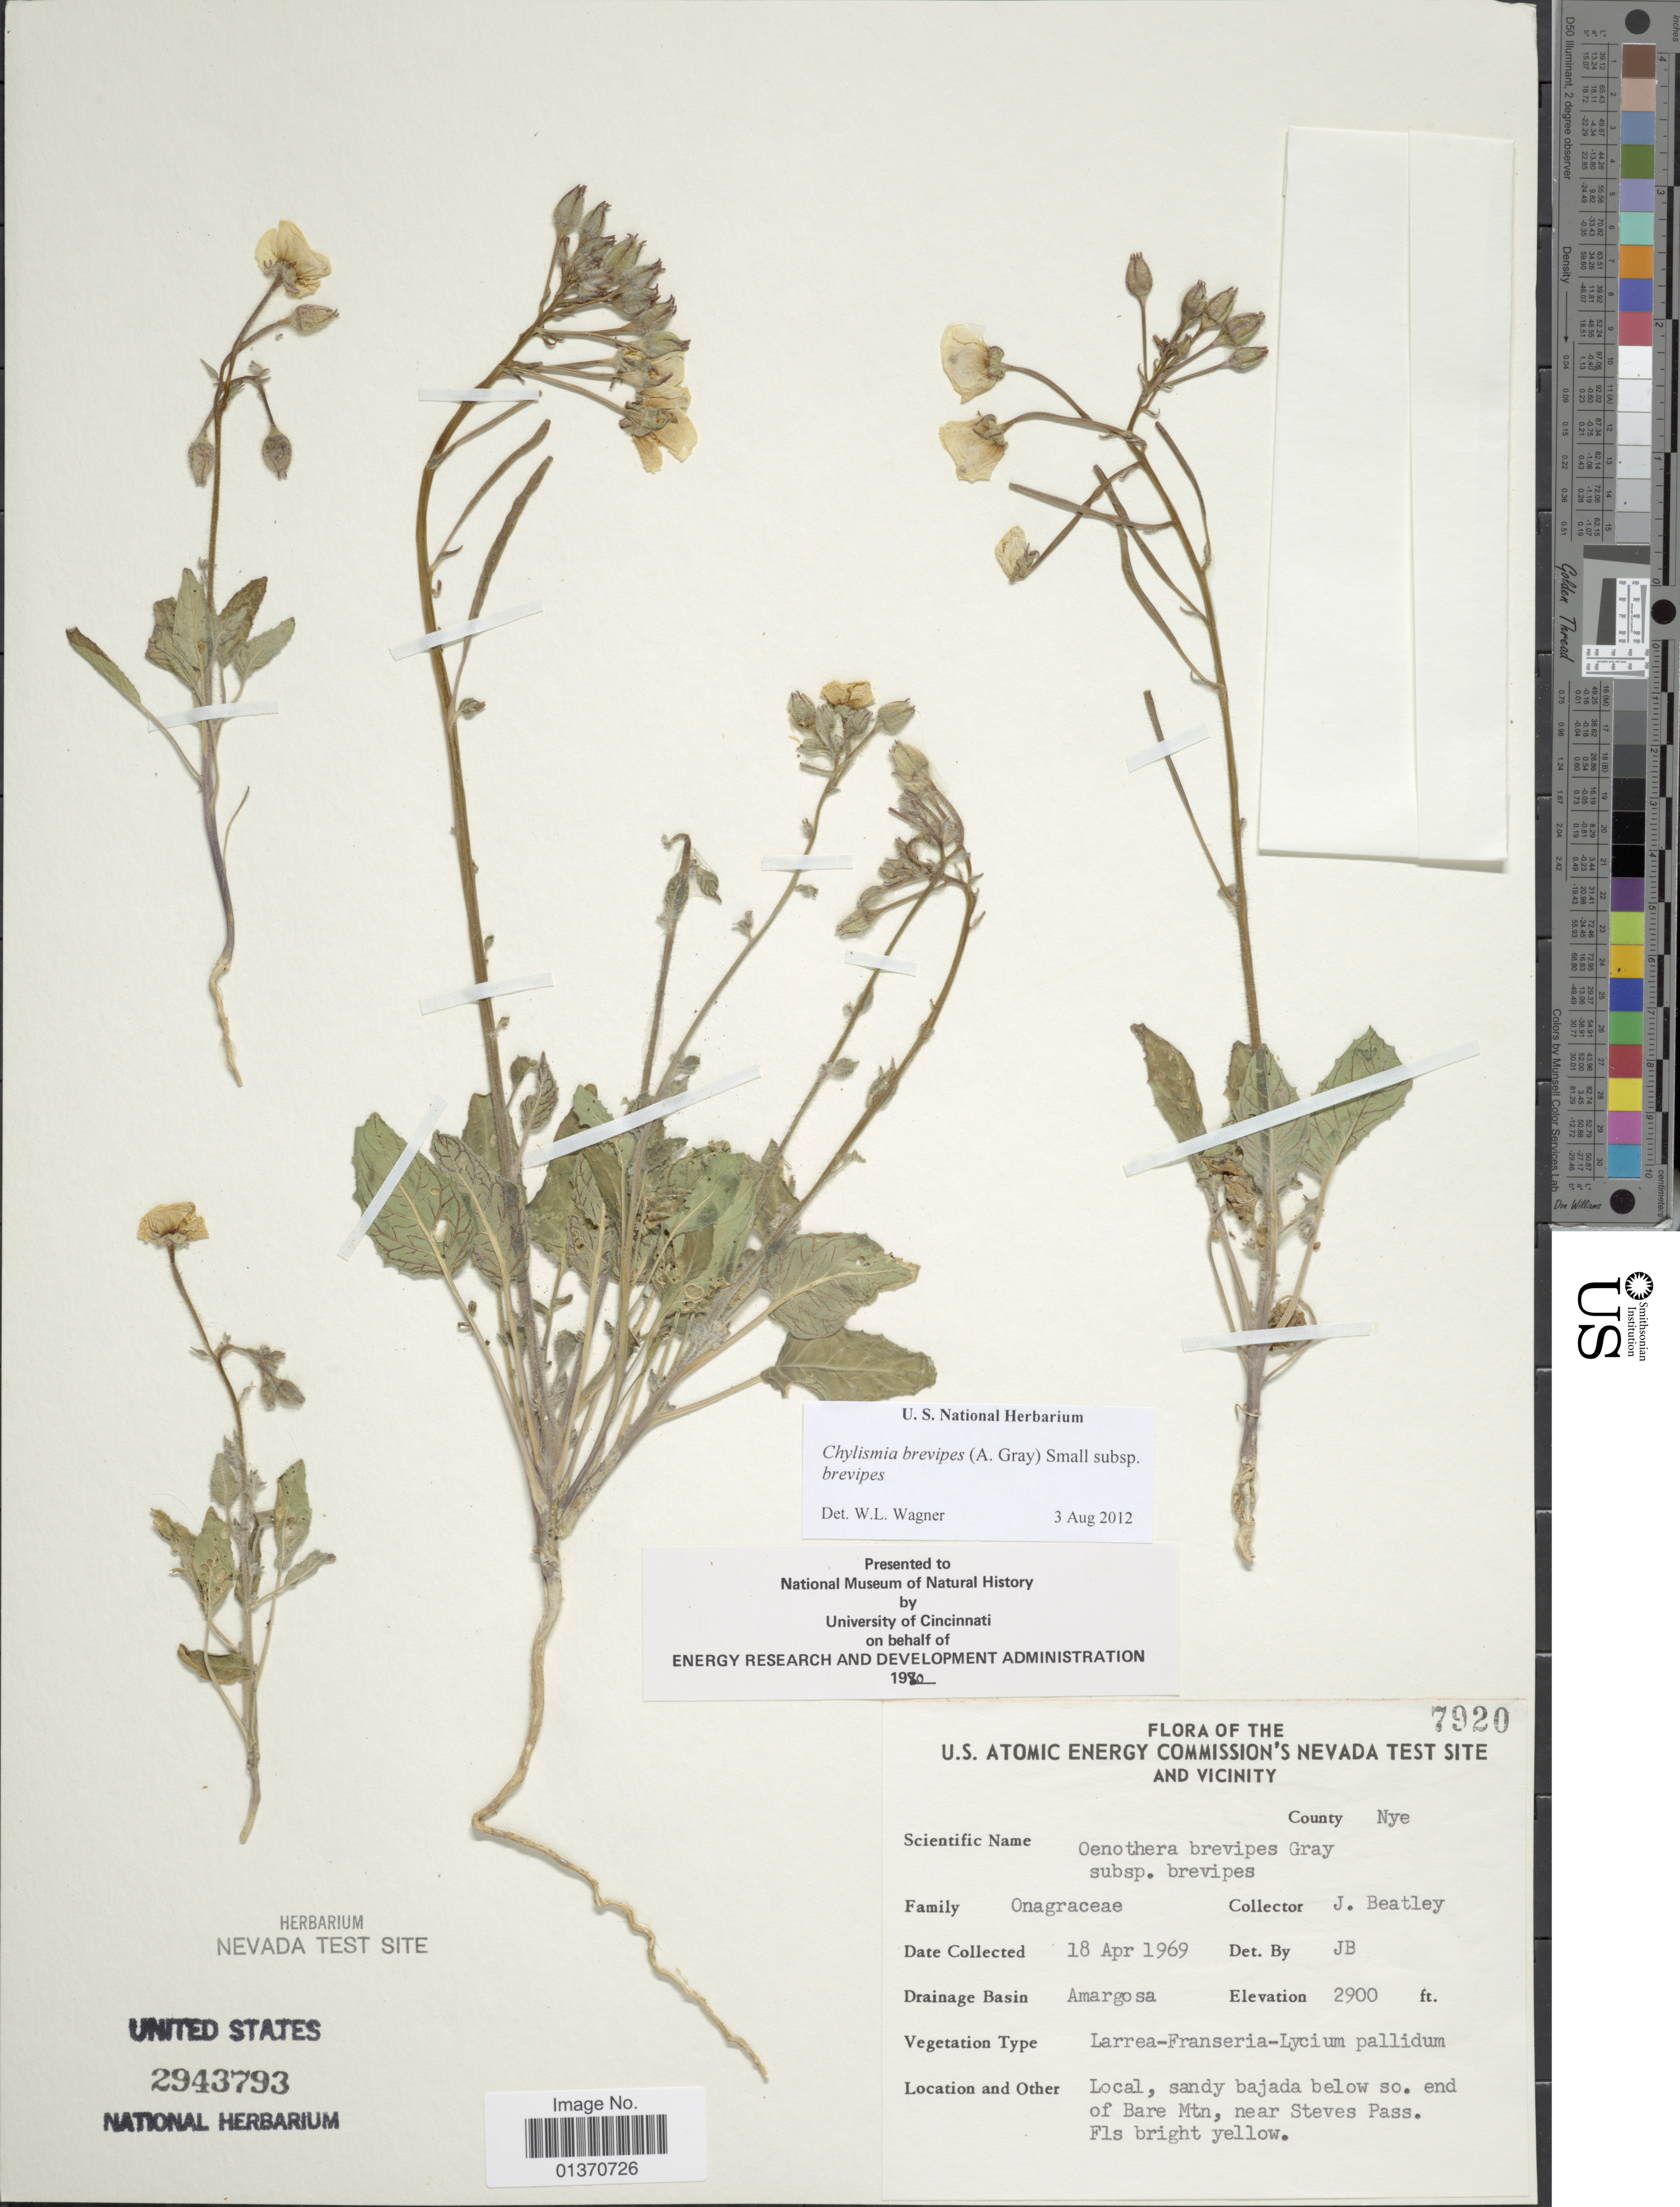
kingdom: Plantae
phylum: Tracheophyta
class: Magnoliopsida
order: Myrtales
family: Onagraceae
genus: Chylismia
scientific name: Chylismia brevipes subsp. brevipes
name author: (A. Gray) Small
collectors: J. C. Beatley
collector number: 7920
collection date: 1969-04-18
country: United States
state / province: Nevada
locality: U. S. Atomic Energy Commission's Nevada Test Site and Vicinity, County Nye, Amargosa, sandy baja below so. end of Bare Mtn, near Steves Pass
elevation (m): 884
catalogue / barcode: US 2943793